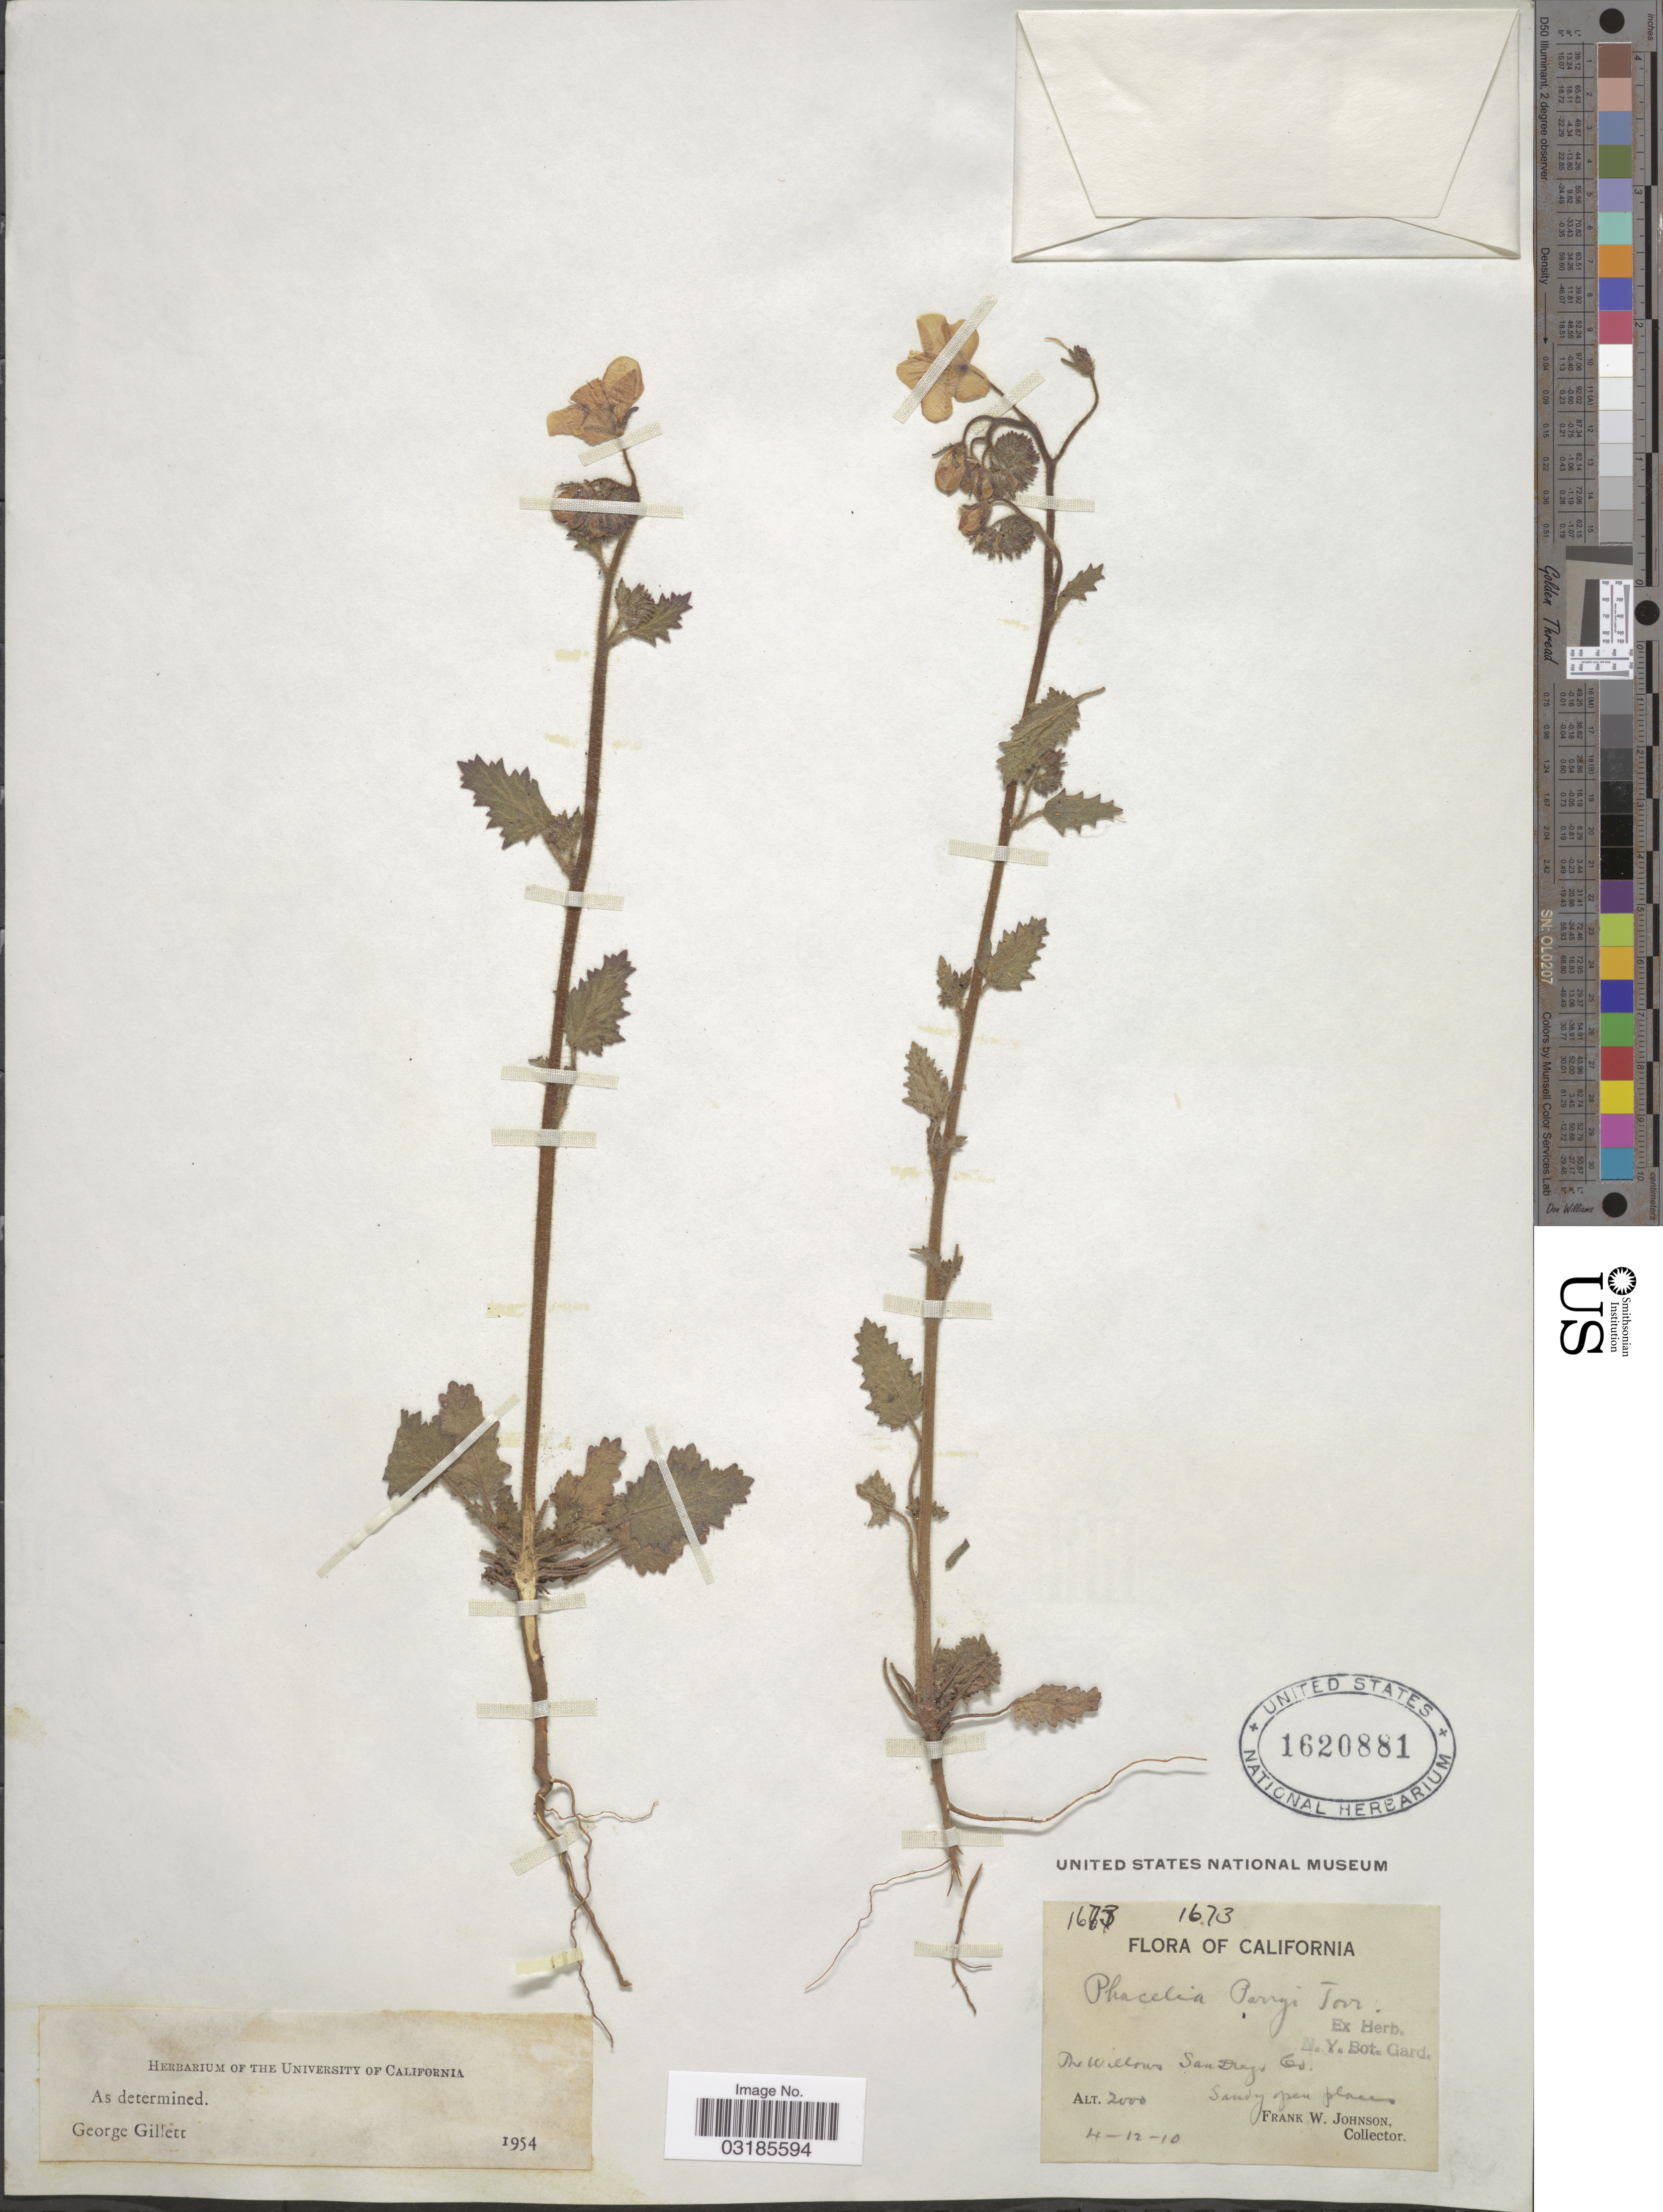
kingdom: Plantae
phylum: Tracheophyta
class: Magnoliopsida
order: Boraginales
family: Hydrophyllaceae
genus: Phacelia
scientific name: Phacelia parryi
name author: Torr. in Emory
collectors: F. W. Johnson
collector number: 1673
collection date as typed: Transcribed d/m/y: 12/4/10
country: United States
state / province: California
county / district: San Diego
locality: The Willows, San Diego Co.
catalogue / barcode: US 1620881